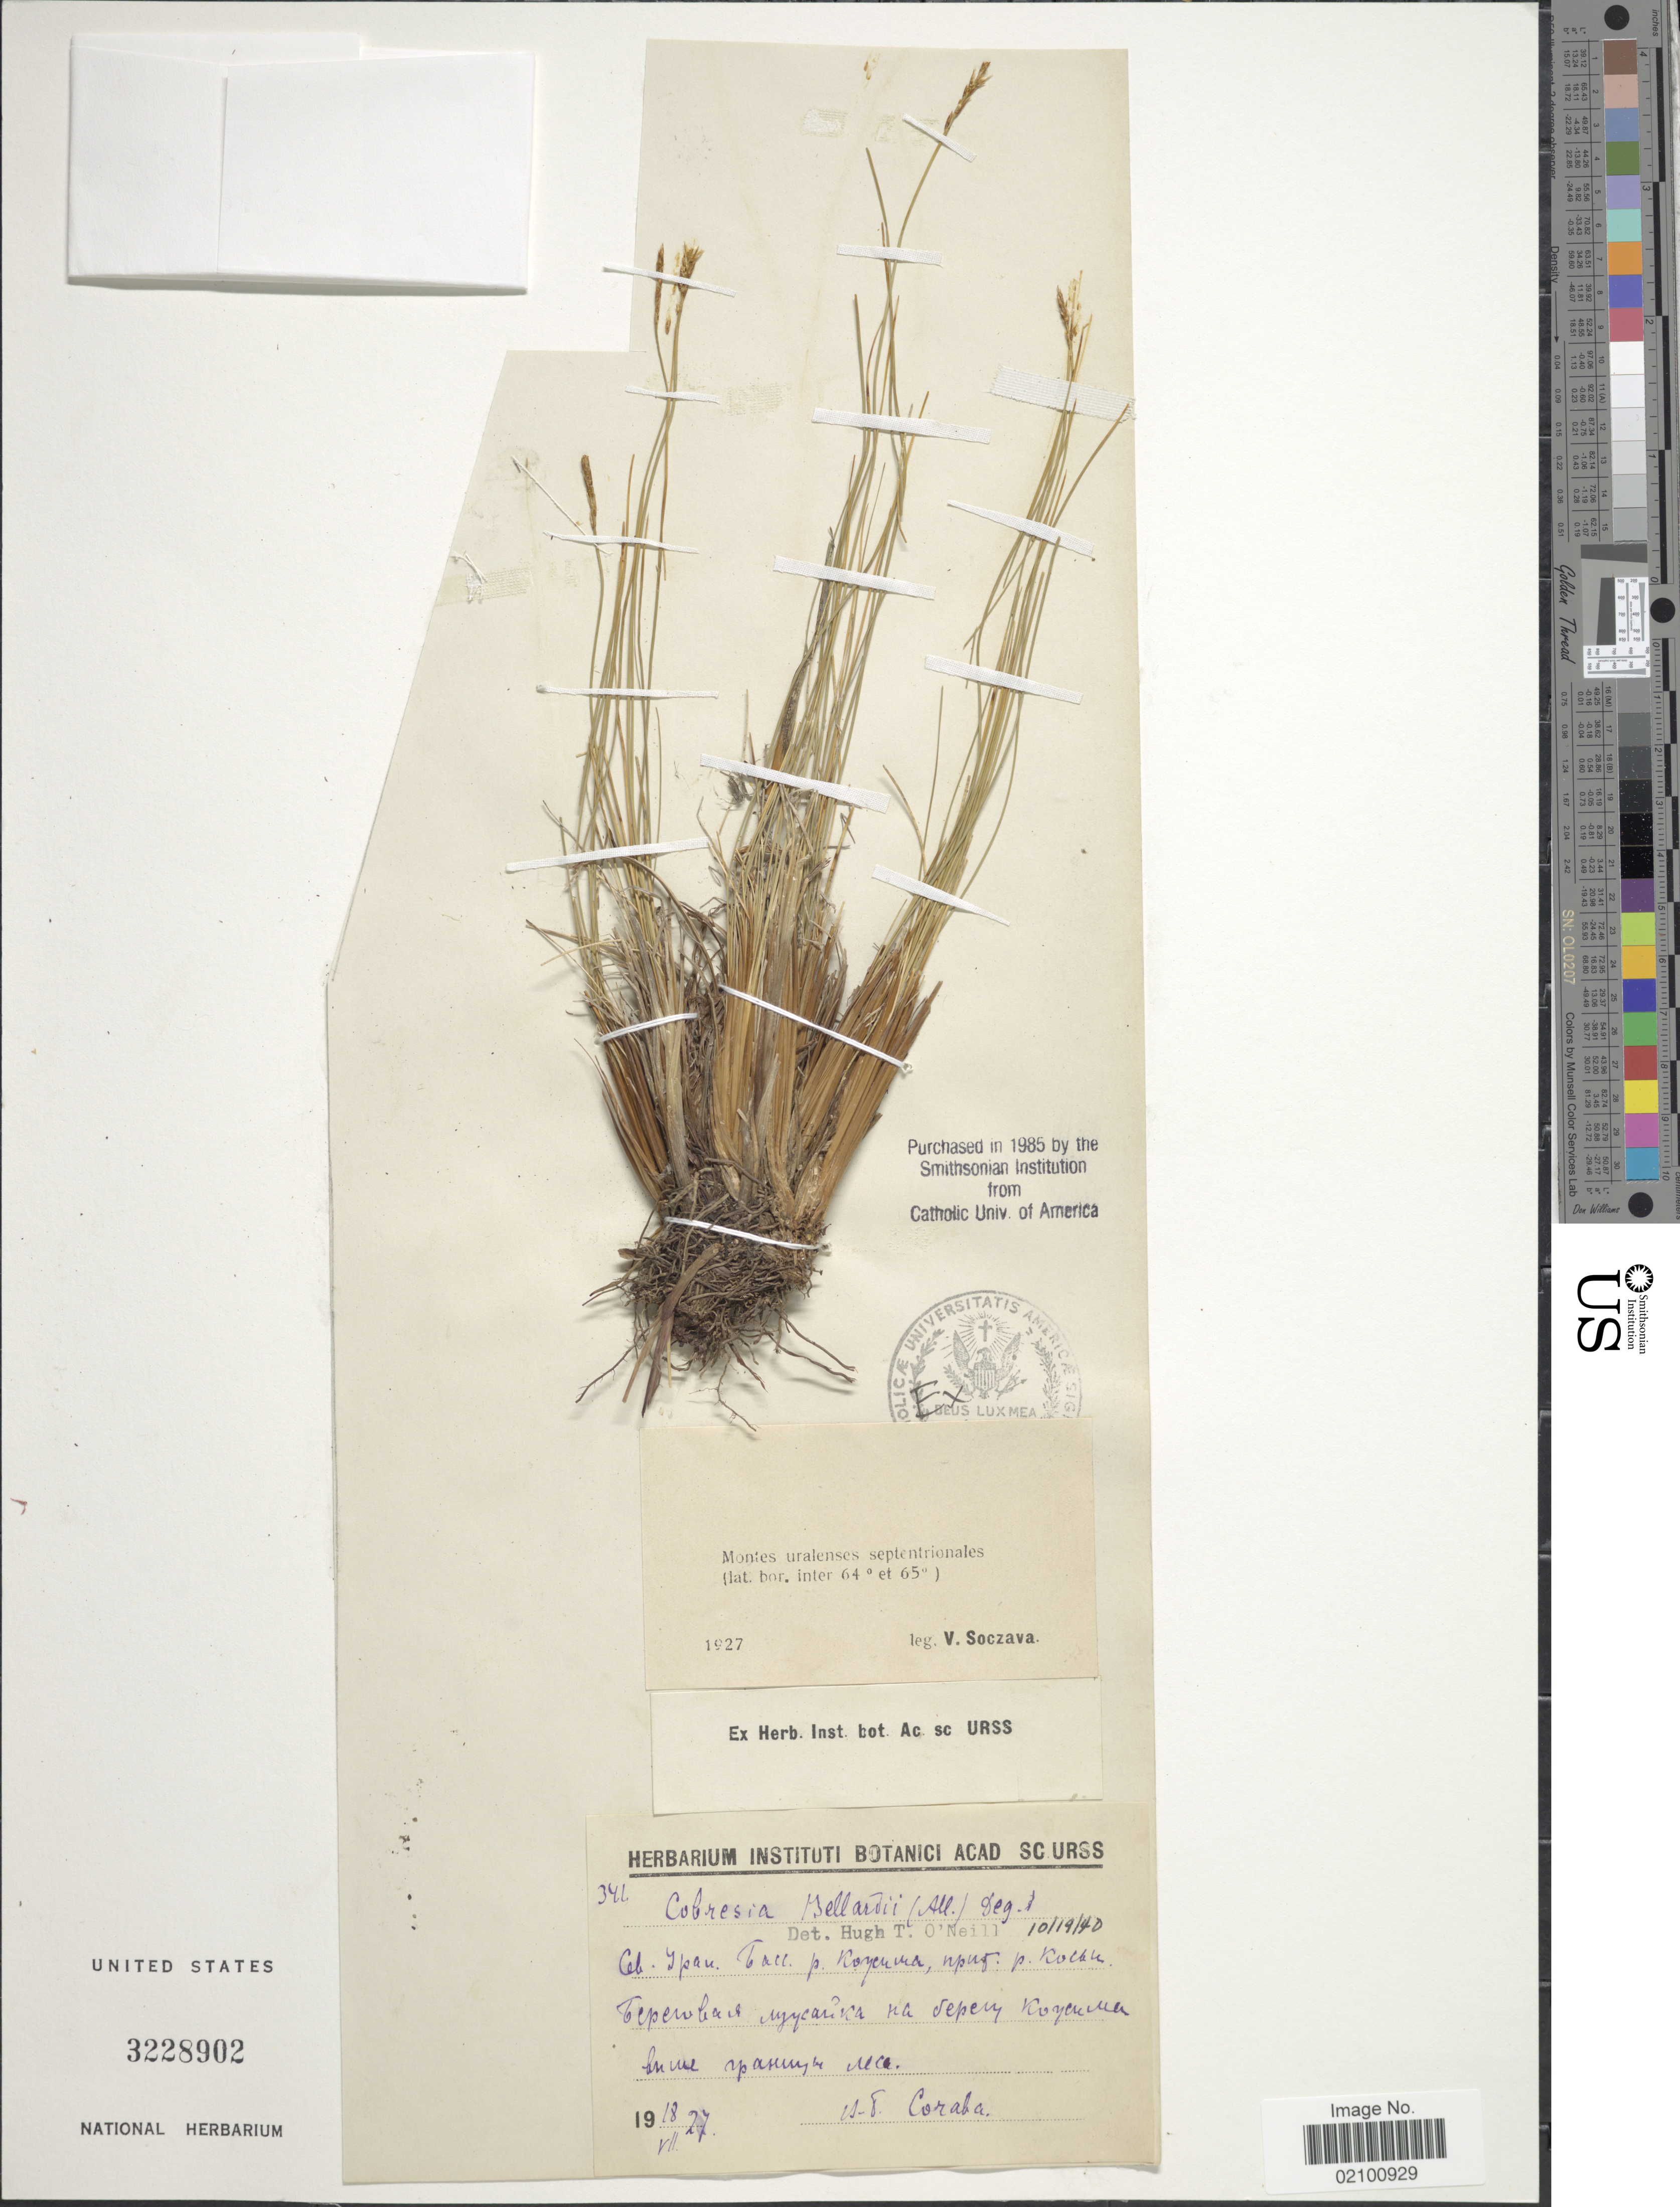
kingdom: Plantae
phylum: Tracheophyta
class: Liliopsida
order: Poales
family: Cyperaceae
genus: Carex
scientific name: Carex myosuroides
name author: Vill.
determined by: Strong, M. T., (US), Smithsonian Institution - National Museum of Natural History (UNITED STATES)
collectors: ex herb. Instituti Botanici Academiae Sc. URSS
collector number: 341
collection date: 1927-07-18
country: Russian Federation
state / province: Perm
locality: Kosva River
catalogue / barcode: US 3228902